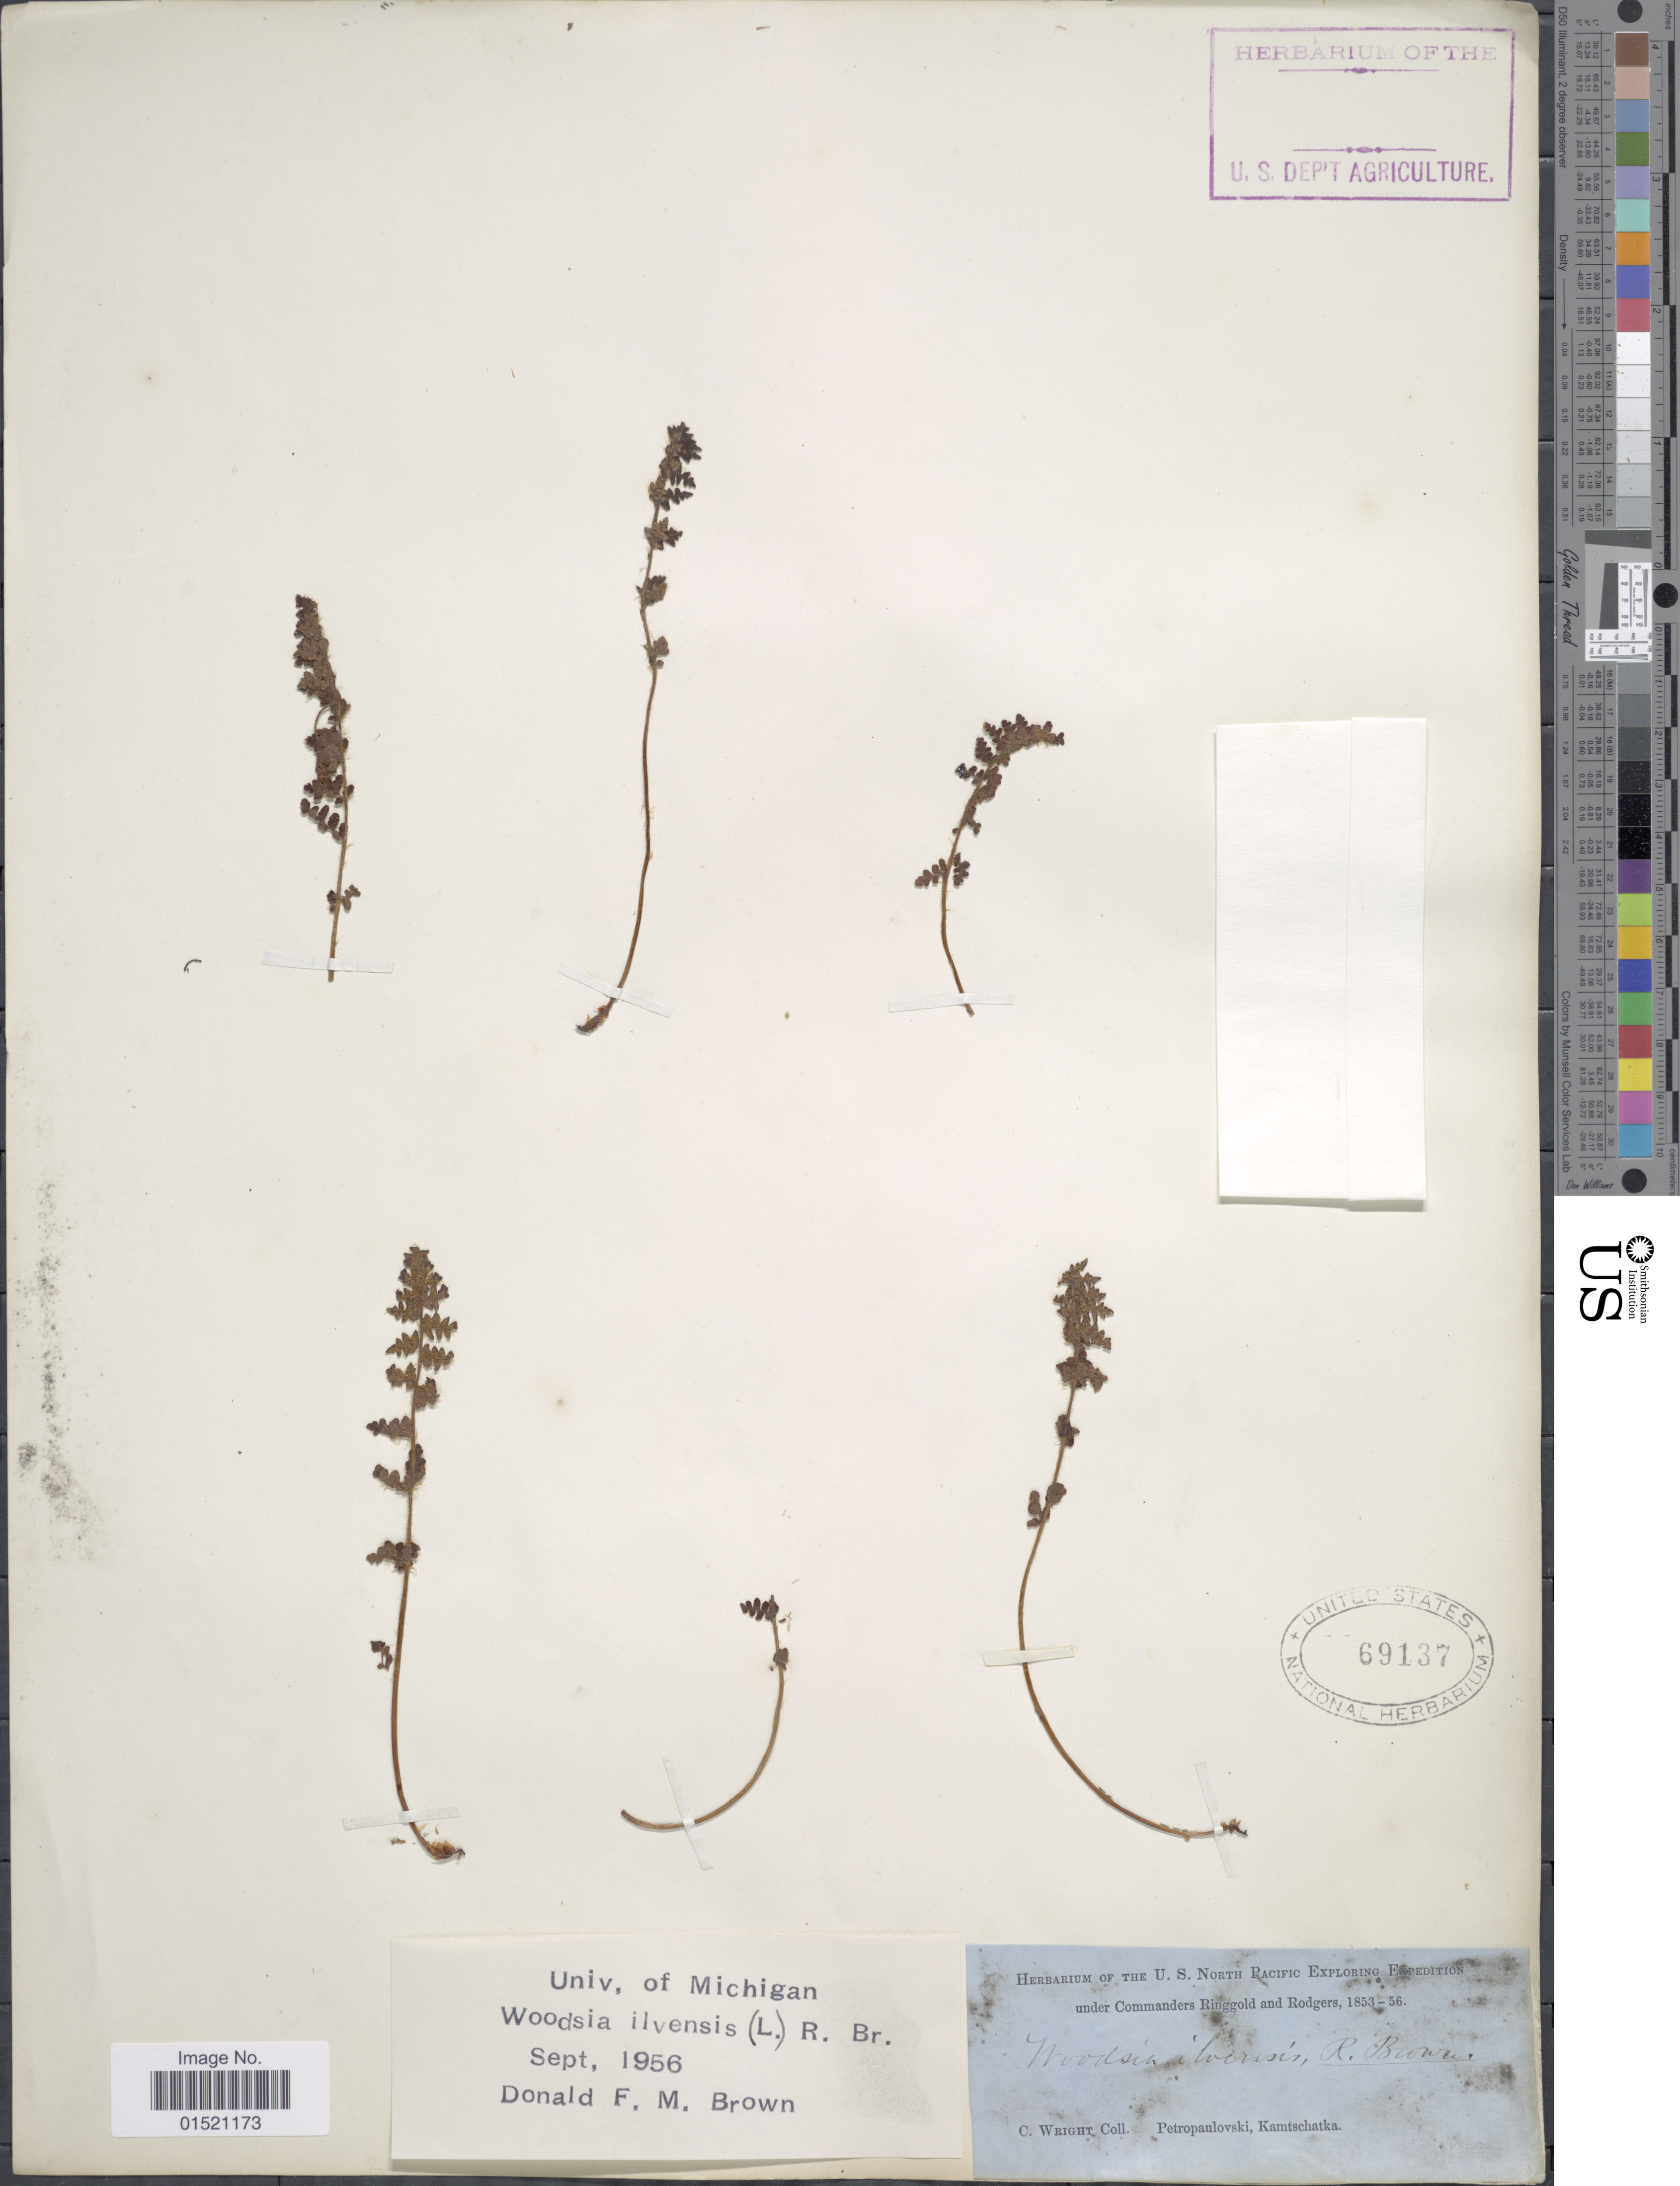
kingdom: Plantae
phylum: Tracheophyta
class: Polypodiopsida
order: Polypodiales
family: Woodsiaceae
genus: Woodsia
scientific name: Woodsia ilvensis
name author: (L.) R. Br.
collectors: C. Wright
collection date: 1853/1856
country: Russian Federation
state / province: Kamchatka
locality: Petropaulovski, Kamtschatka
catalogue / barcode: US 69137